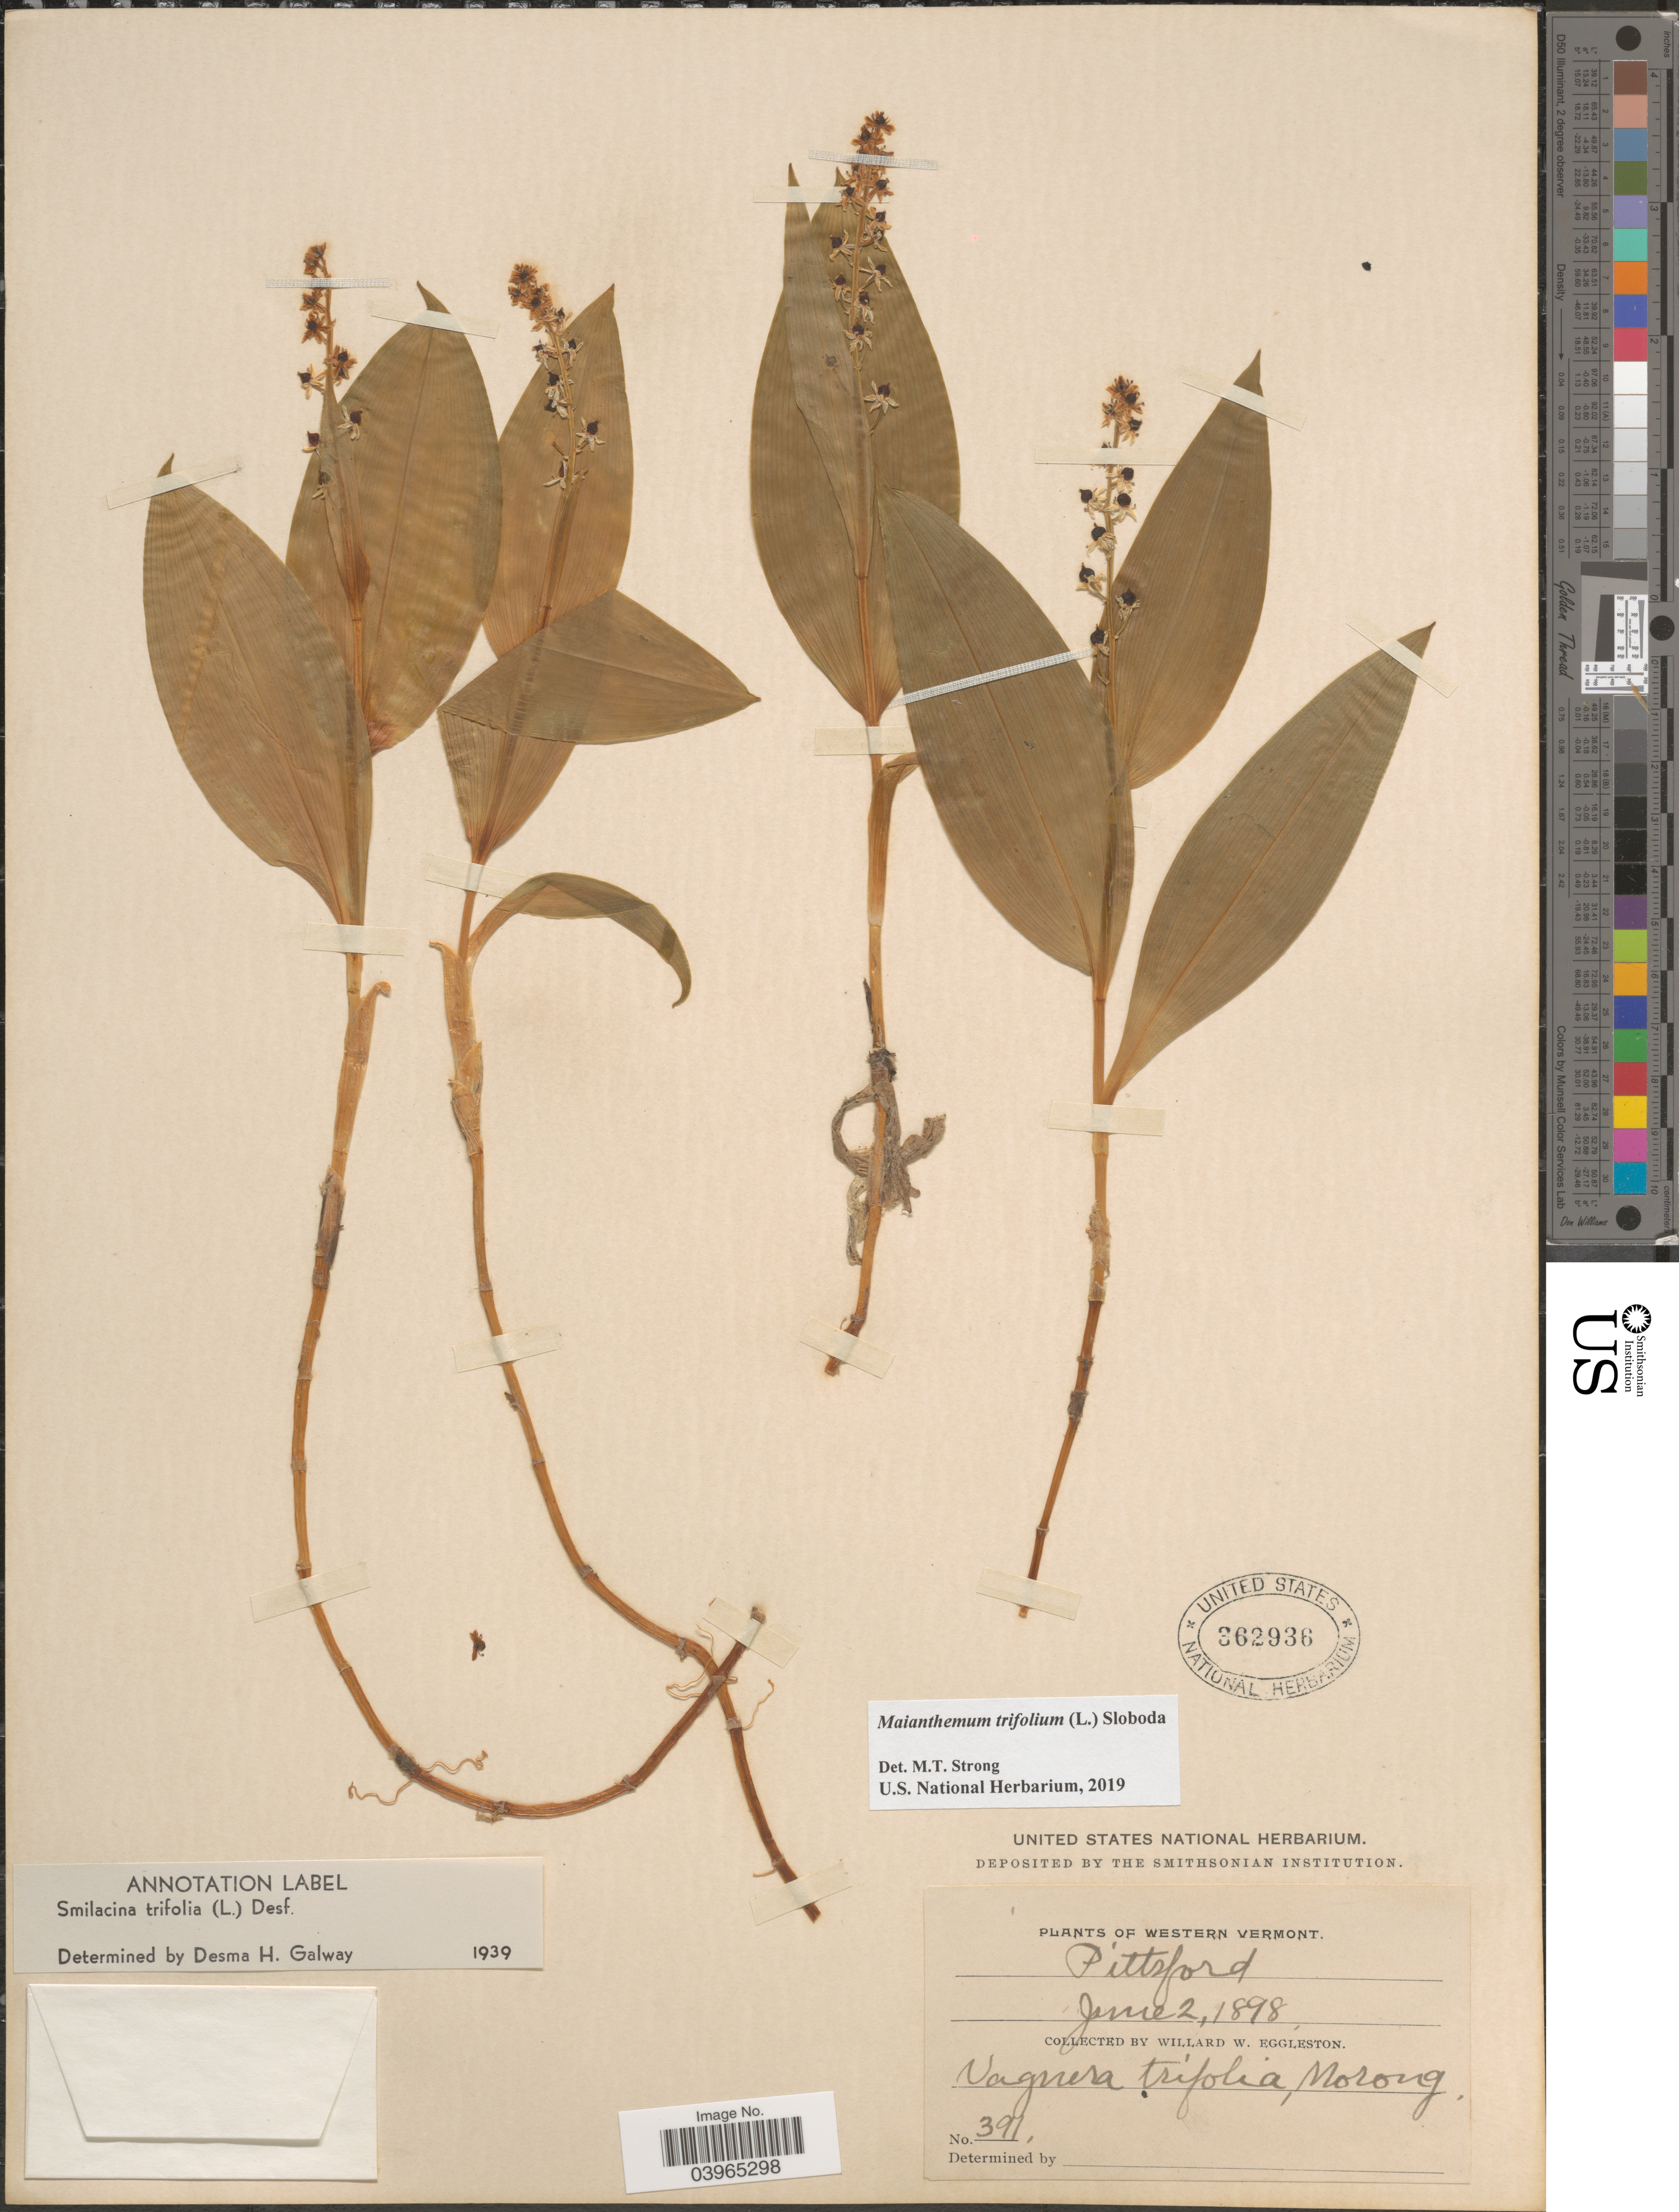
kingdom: Plantae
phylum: Tracheophyta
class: Liliopsida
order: Asparagales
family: Asparagaceae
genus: Maianthemum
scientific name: Maianthemum trifolium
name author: (L.) Sloboda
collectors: W. W. Eggleston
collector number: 391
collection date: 1898-06-02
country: United States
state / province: Vermont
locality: Western Vermont. Pittsford.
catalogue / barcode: US 362936